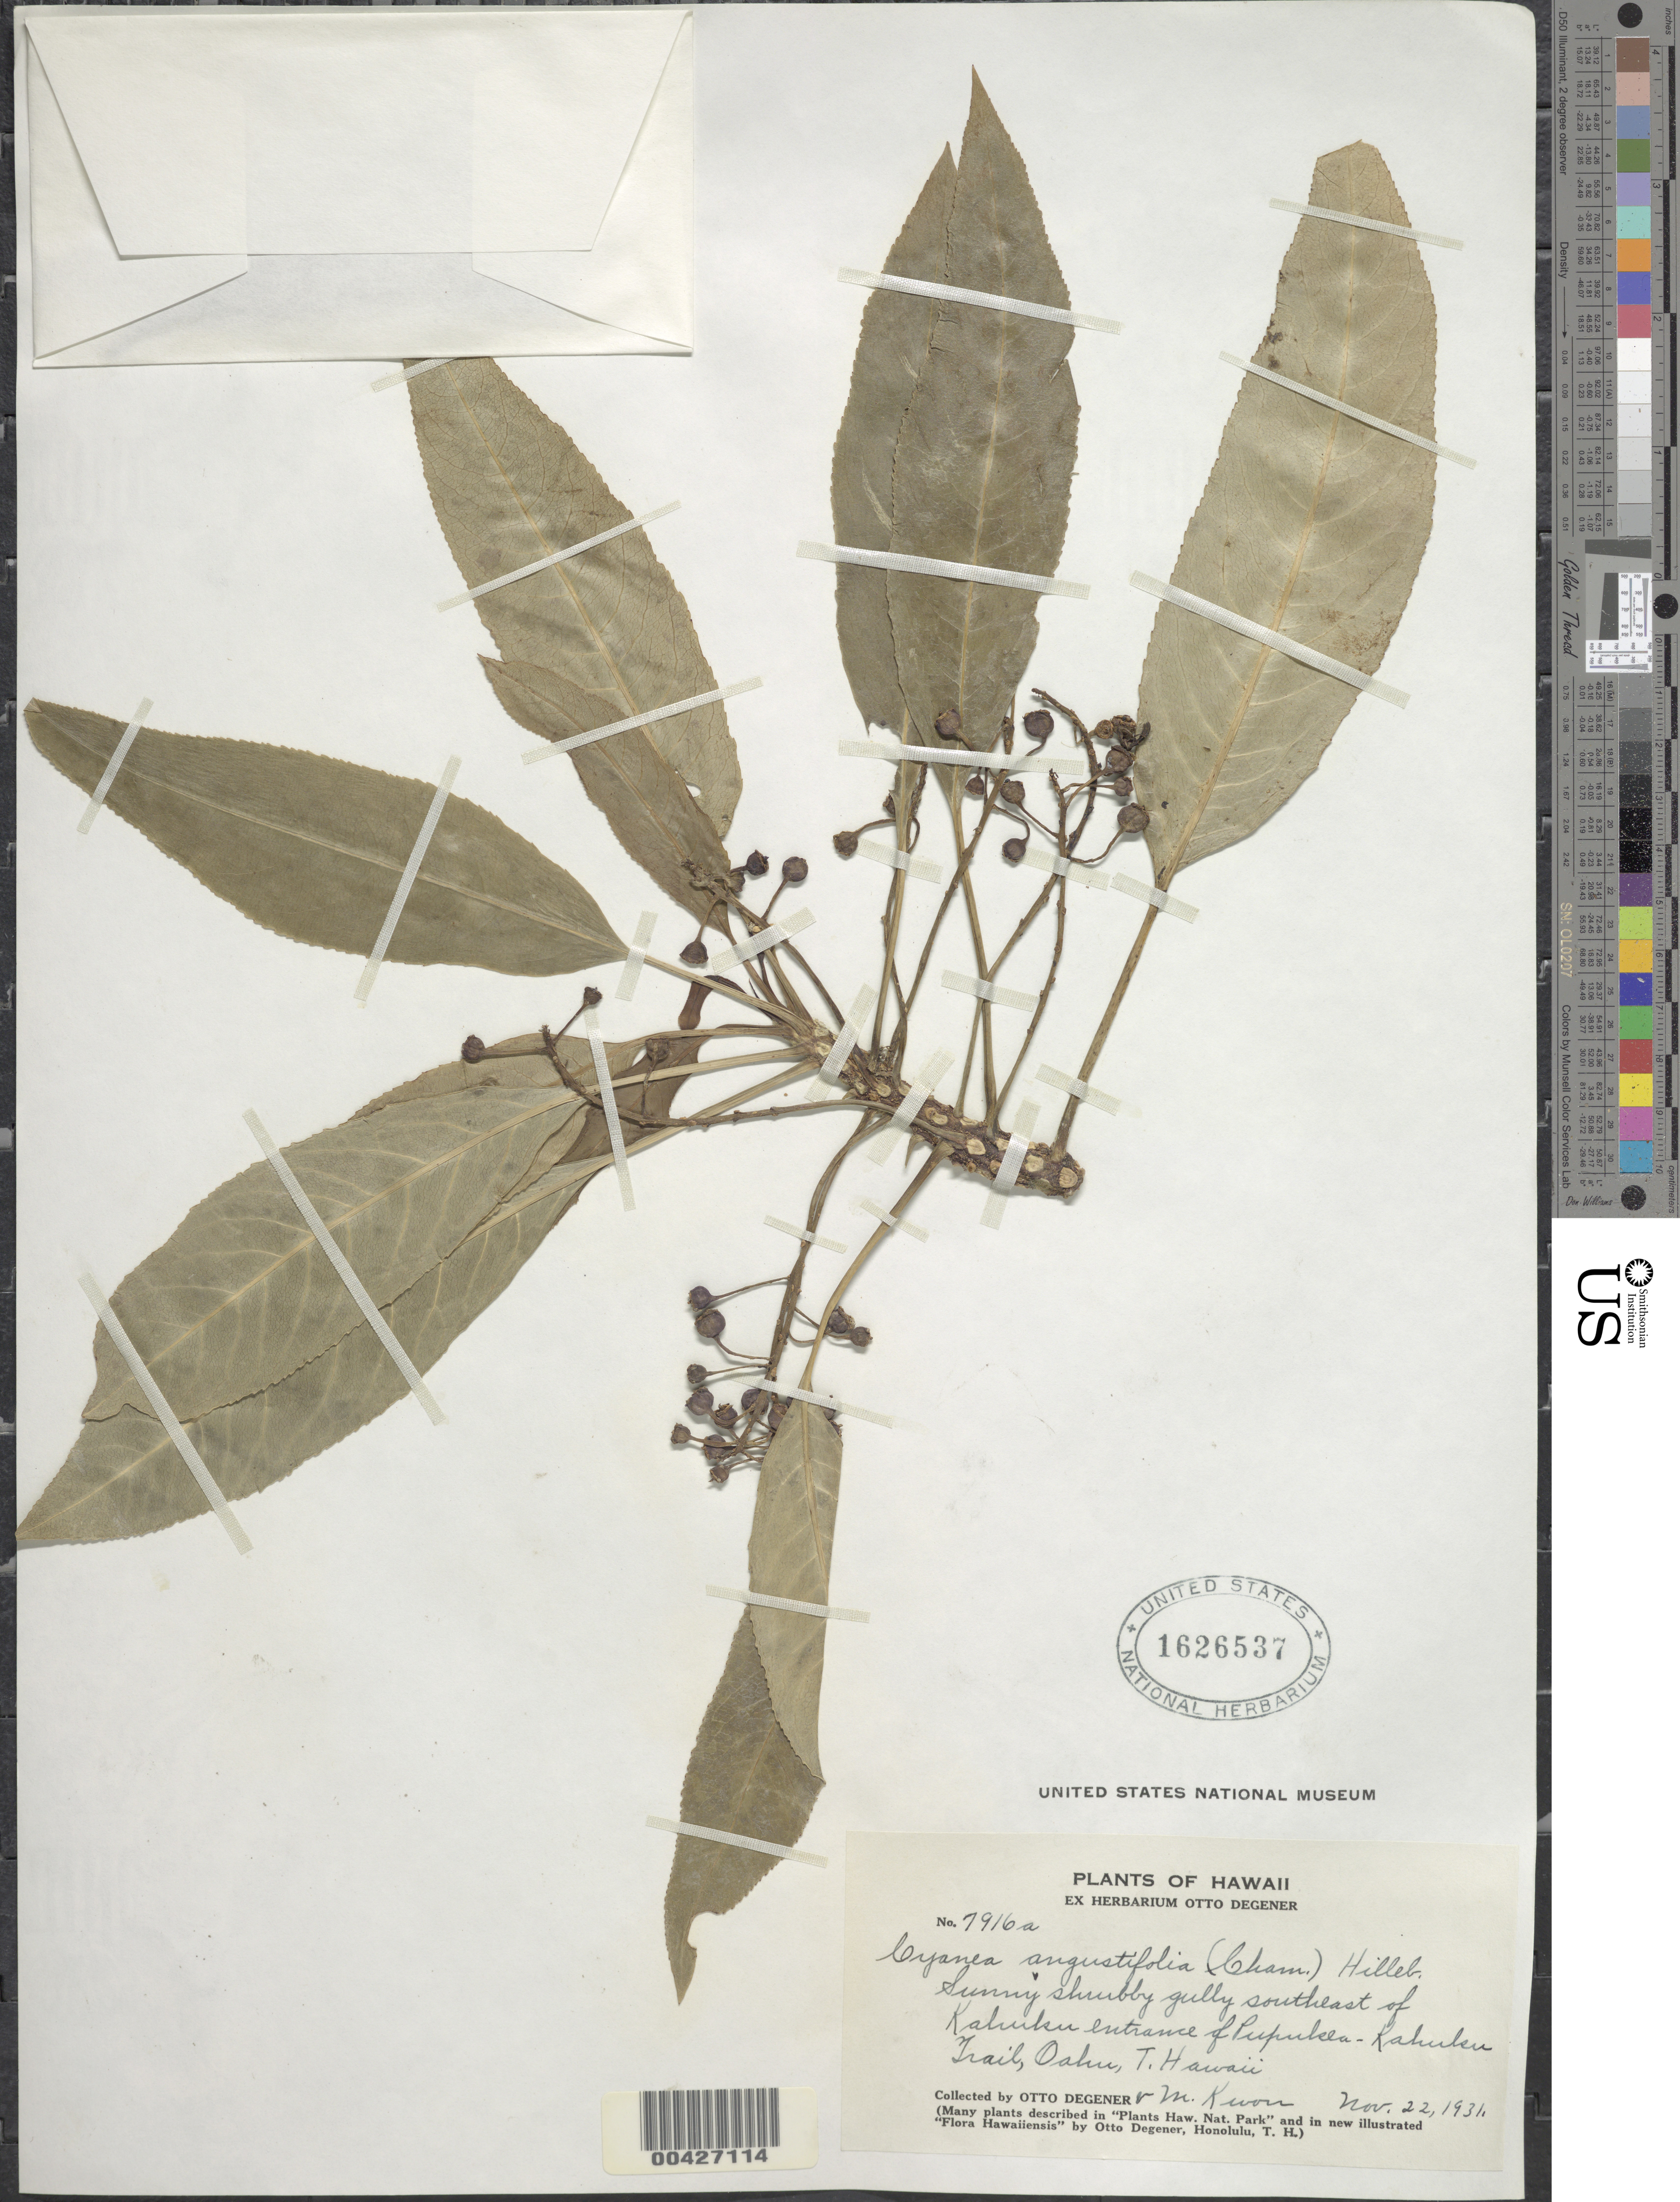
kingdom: Plantae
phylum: Tracheophyta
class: Magnoliopsida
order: Asterales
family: Campanulaceae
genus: Cyanea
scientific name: Cyanea angustifolia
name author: (Cham.) Hillebr.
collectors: O. Degener & M. Kwon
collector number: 7916a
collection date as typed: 22 Nov 1931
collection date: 1931-11-22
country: United States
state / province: Hawaii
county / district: Honolulu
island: Oahu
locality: Gully SE of Kahuku entrance of Pupukea - Kahuku Trail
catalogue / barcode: US 1626537